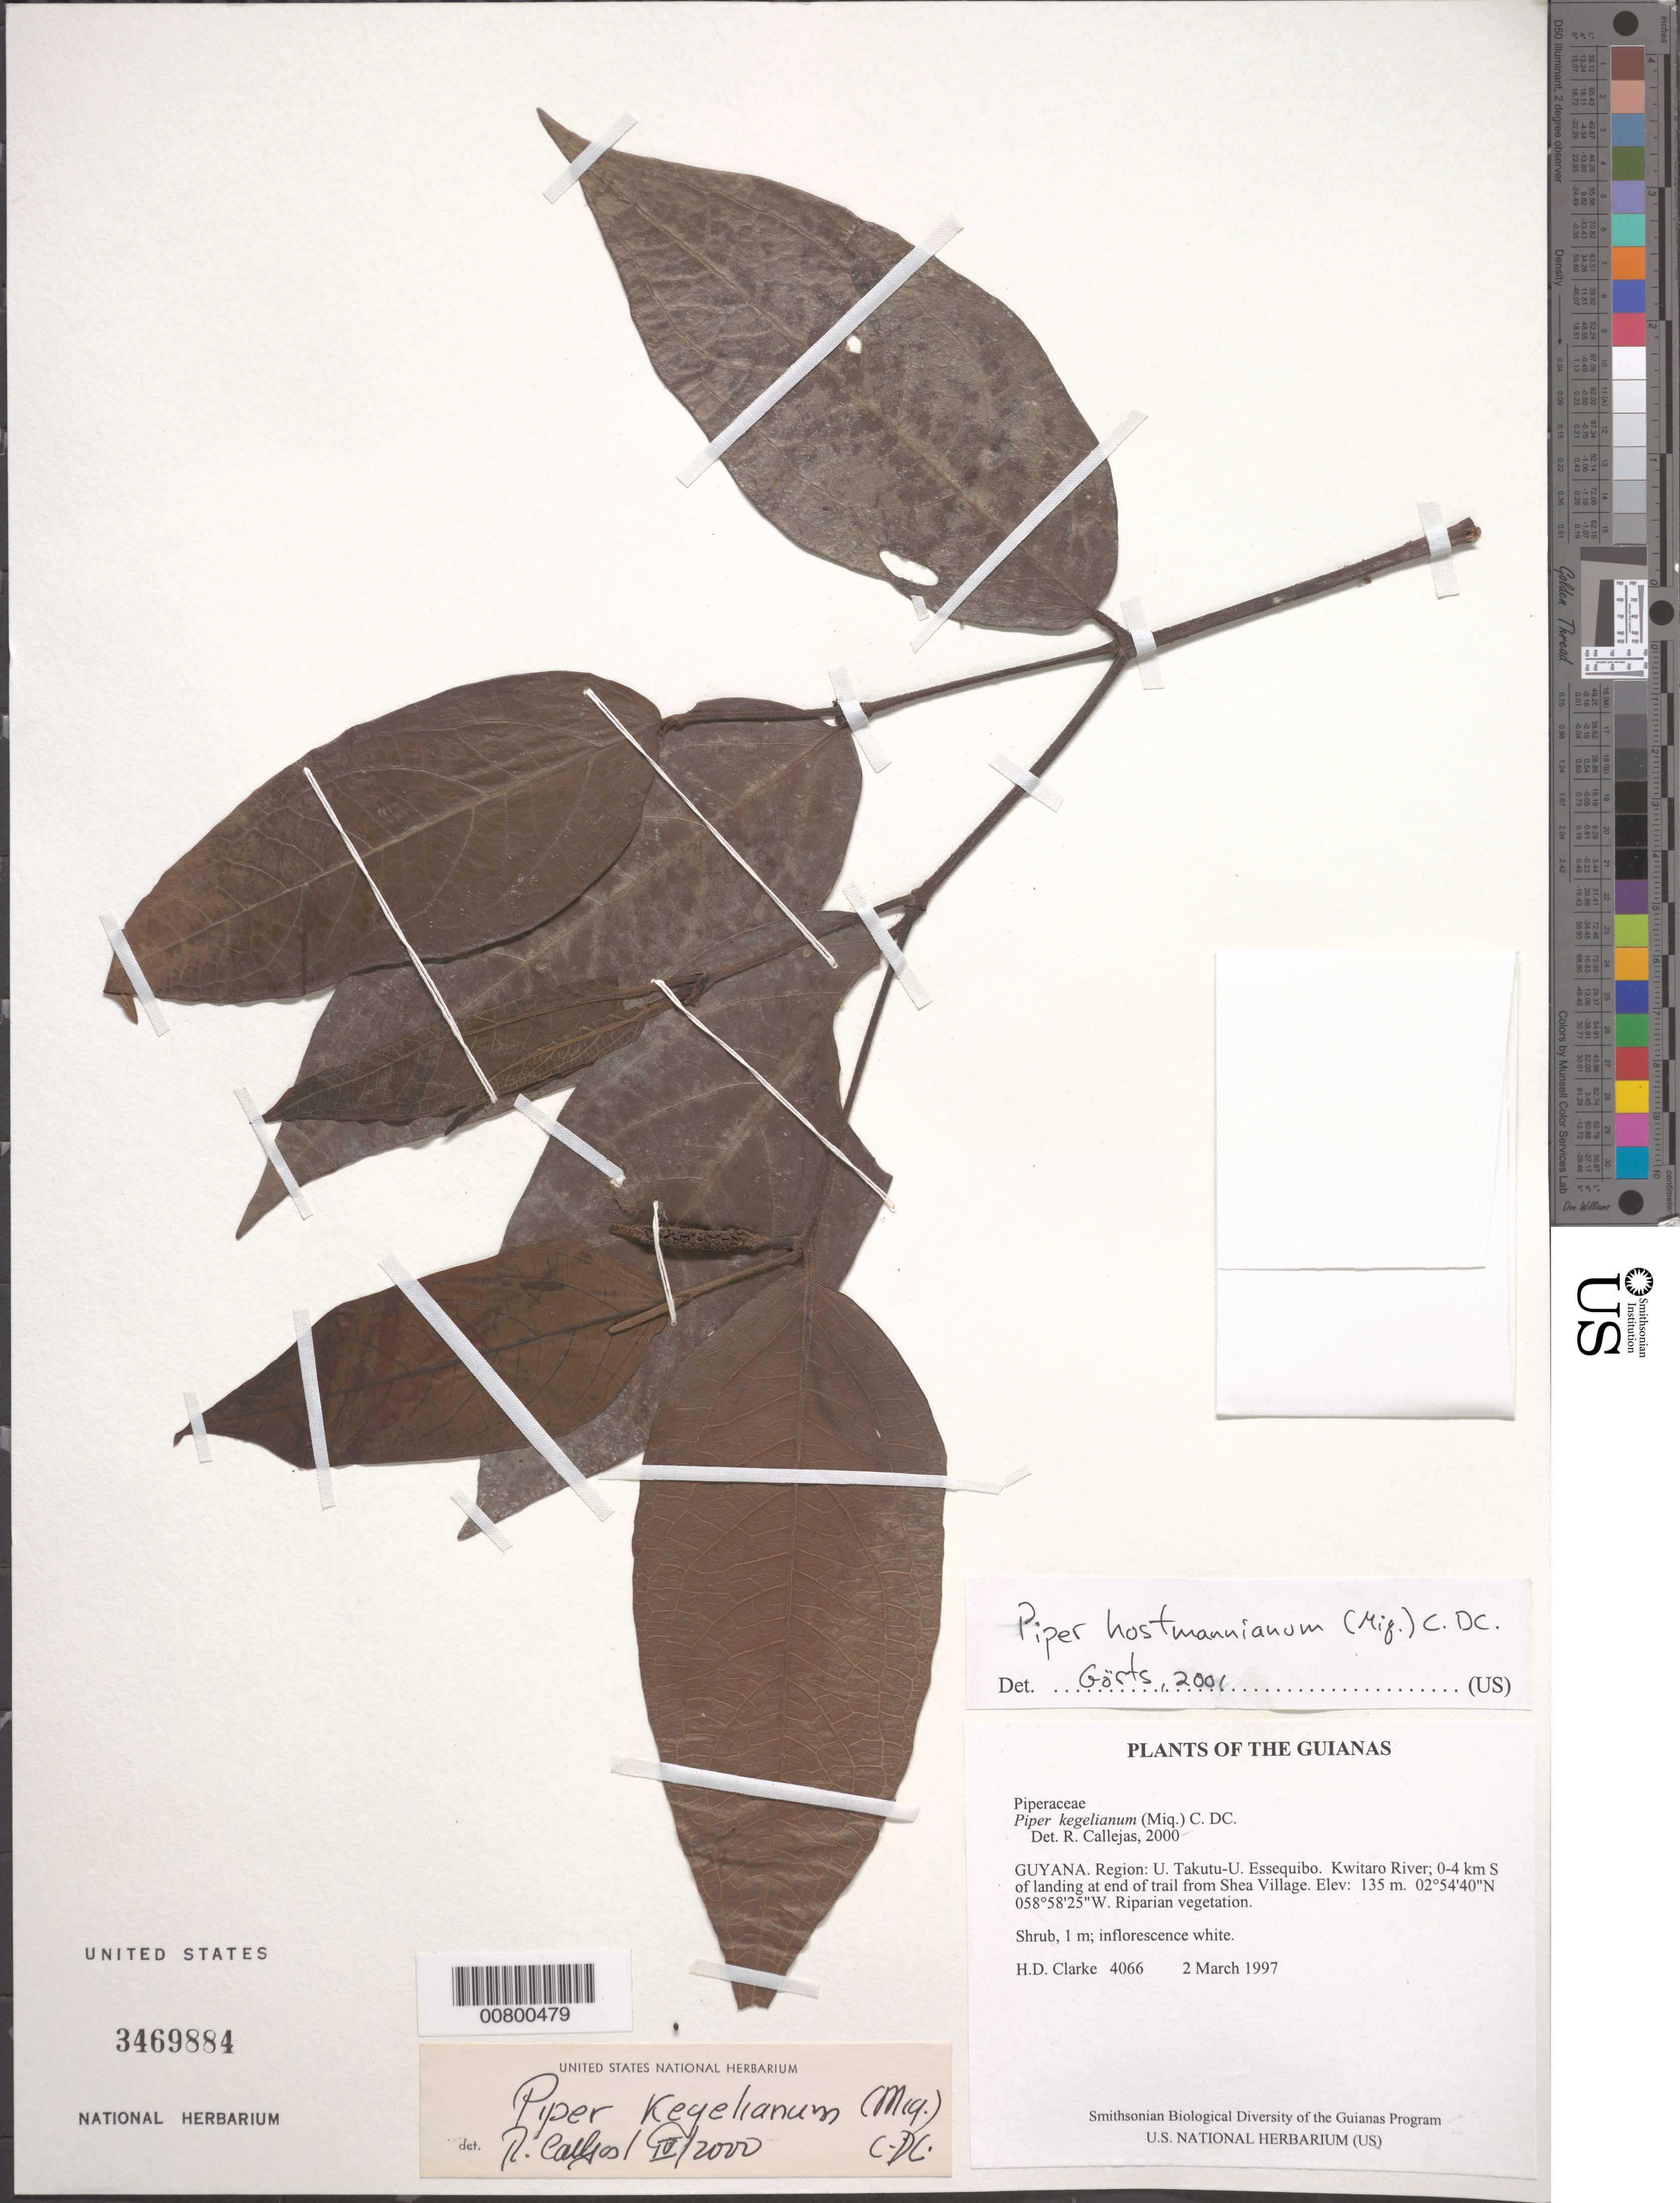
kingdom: Plantae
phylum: Tracheophyta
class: Magnoliopsida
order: Piperales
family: Piperaceae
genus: Piper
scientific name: Piper hostmannianum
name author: (Miq.) C. DC.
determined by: Görts-van Rijn, A. R. A.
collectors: H. D. Clarke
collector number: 4066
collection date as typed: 2 March 1997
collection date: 1997-03-02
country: Guyana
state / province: U. Takutu-U. Essequibo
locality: Kwitaro River; 0-4 km S of landing at end of trail from Shea Village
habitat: Riparian vegetation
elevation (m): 135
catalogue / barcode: US 3469884